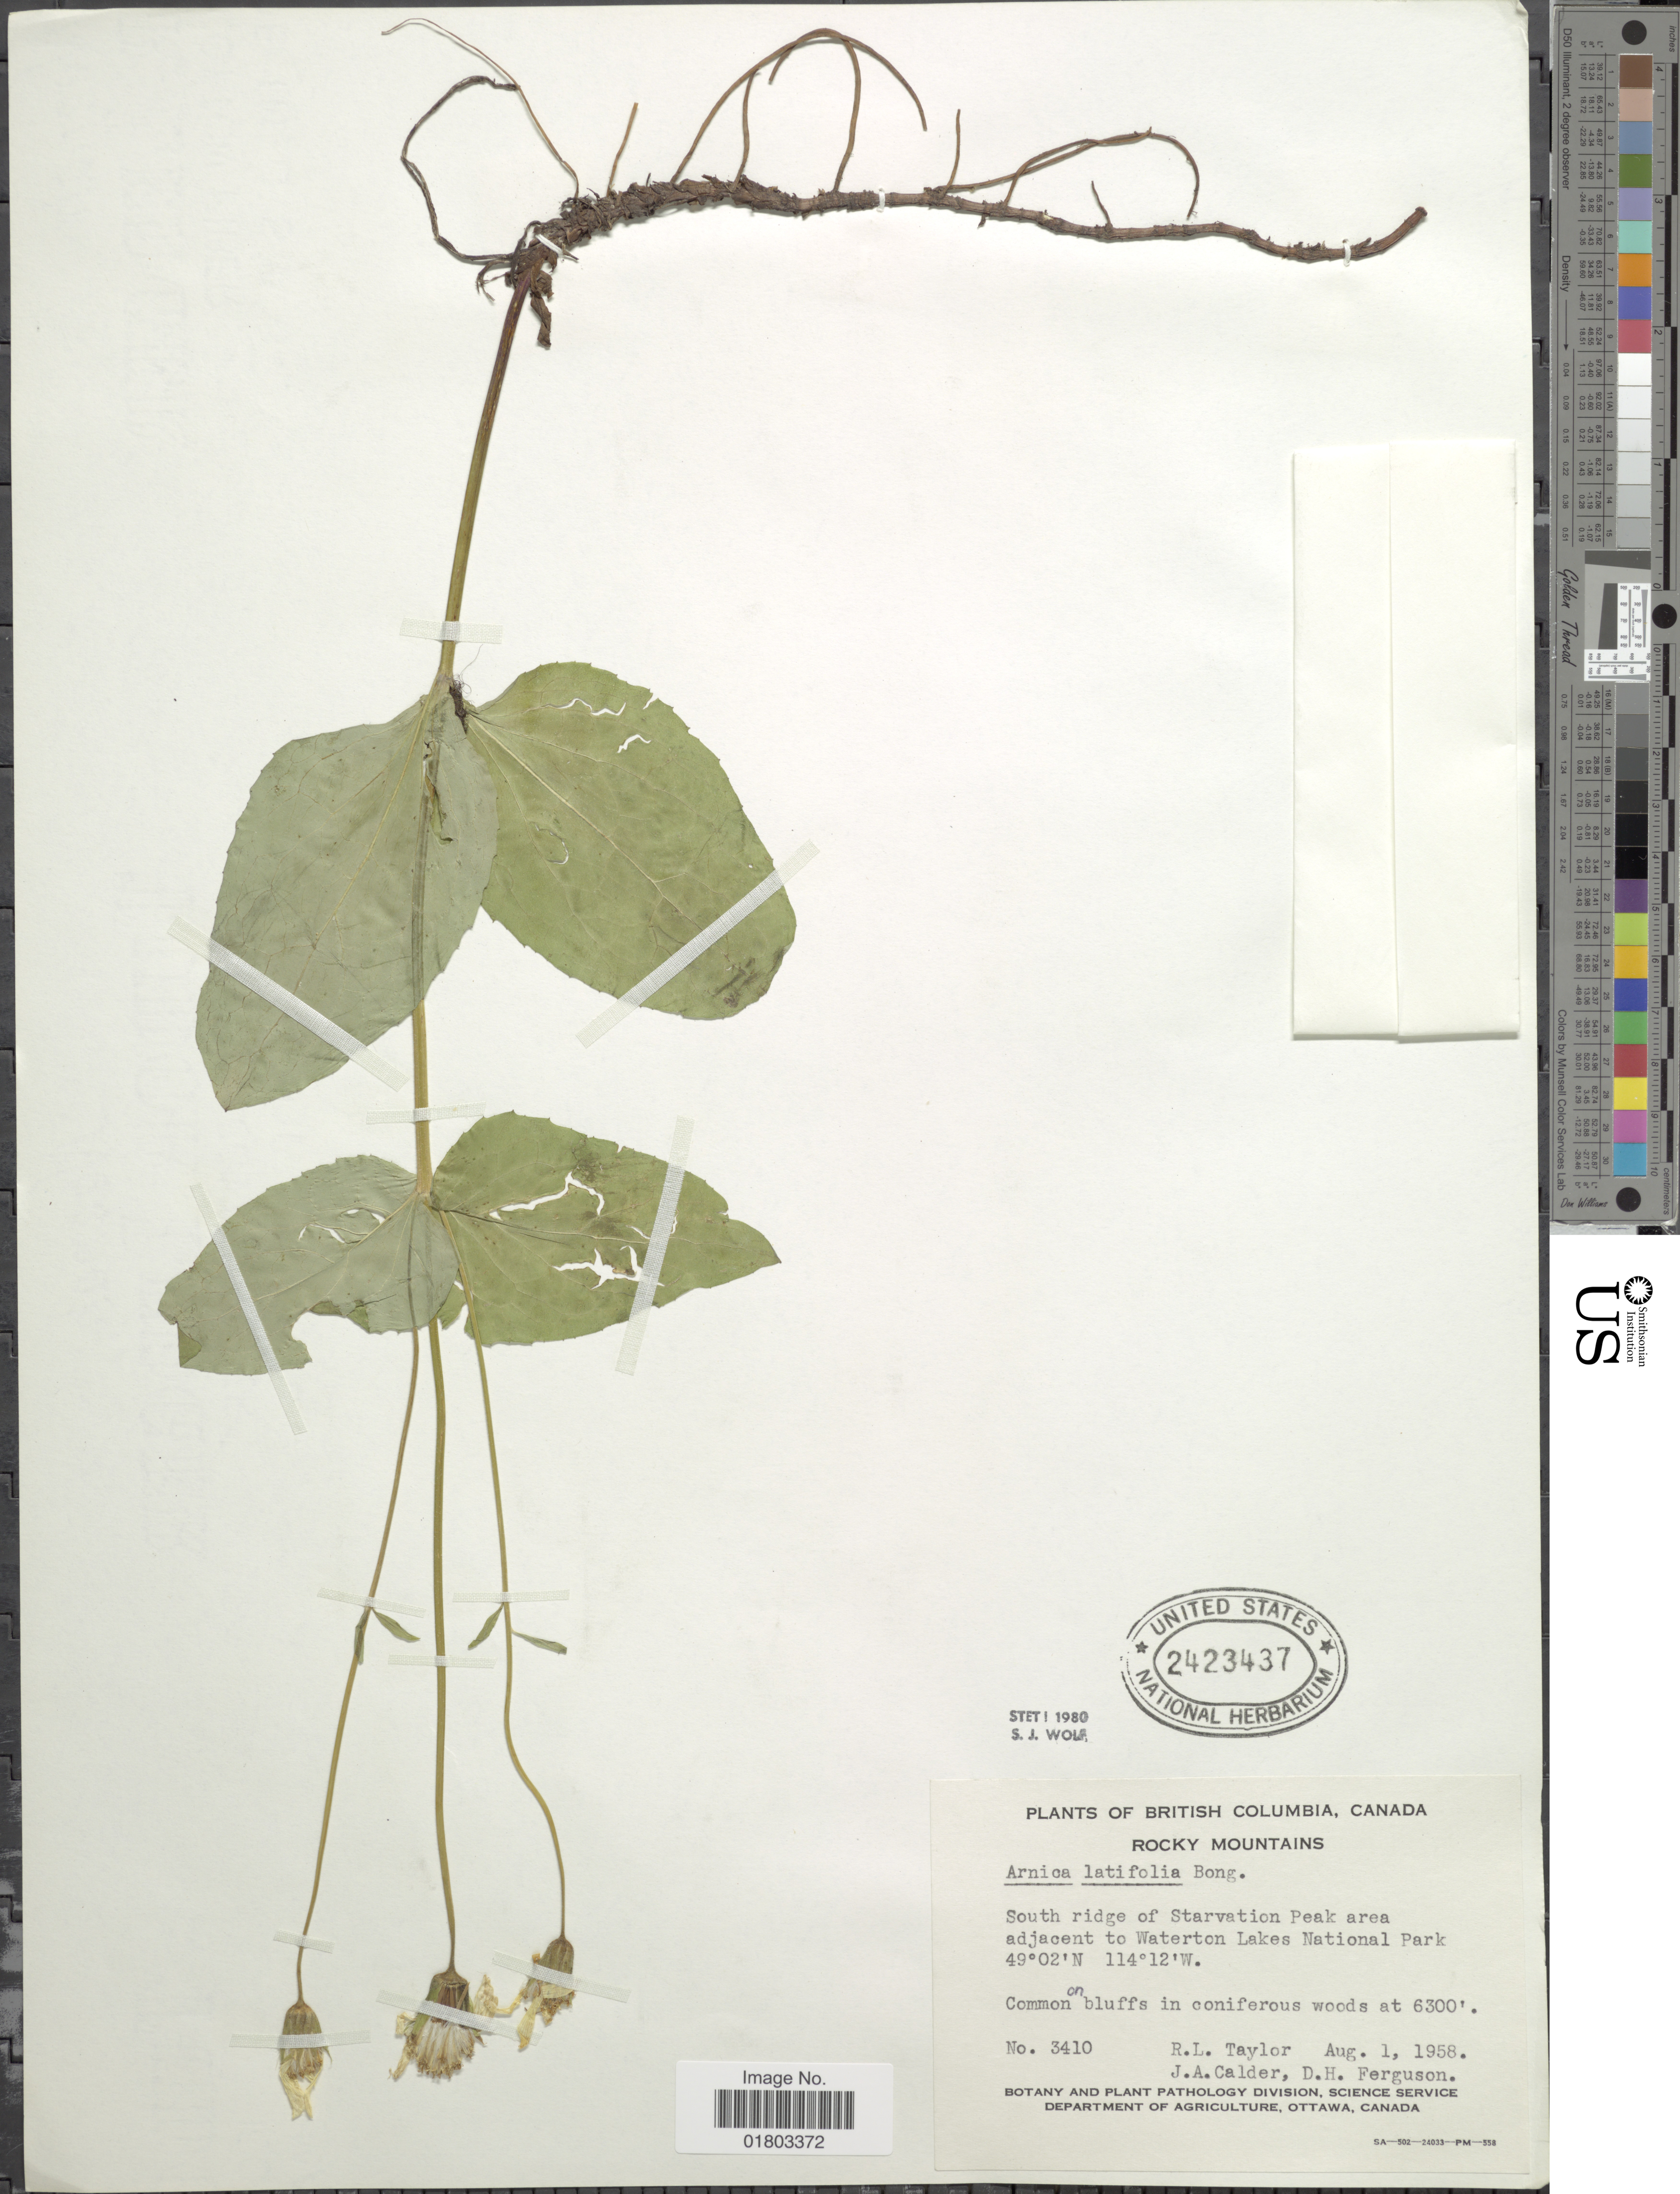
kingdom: Plantae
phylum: Tracheophyta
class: Magnoliopsida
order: Asterales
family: Asteraceae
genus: Arnica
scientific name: Arnica latifolia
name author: Bong.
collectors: R. Taylor, J. A. Calder & D. Ferguson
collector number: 3410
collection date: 1958-08-01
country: Canada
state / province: British Columbia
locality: Rocky Mountains, South ridge of Starvation Peak area adjacent to Wateron Lakes National Park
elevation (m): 1920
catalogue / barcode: US 2423437